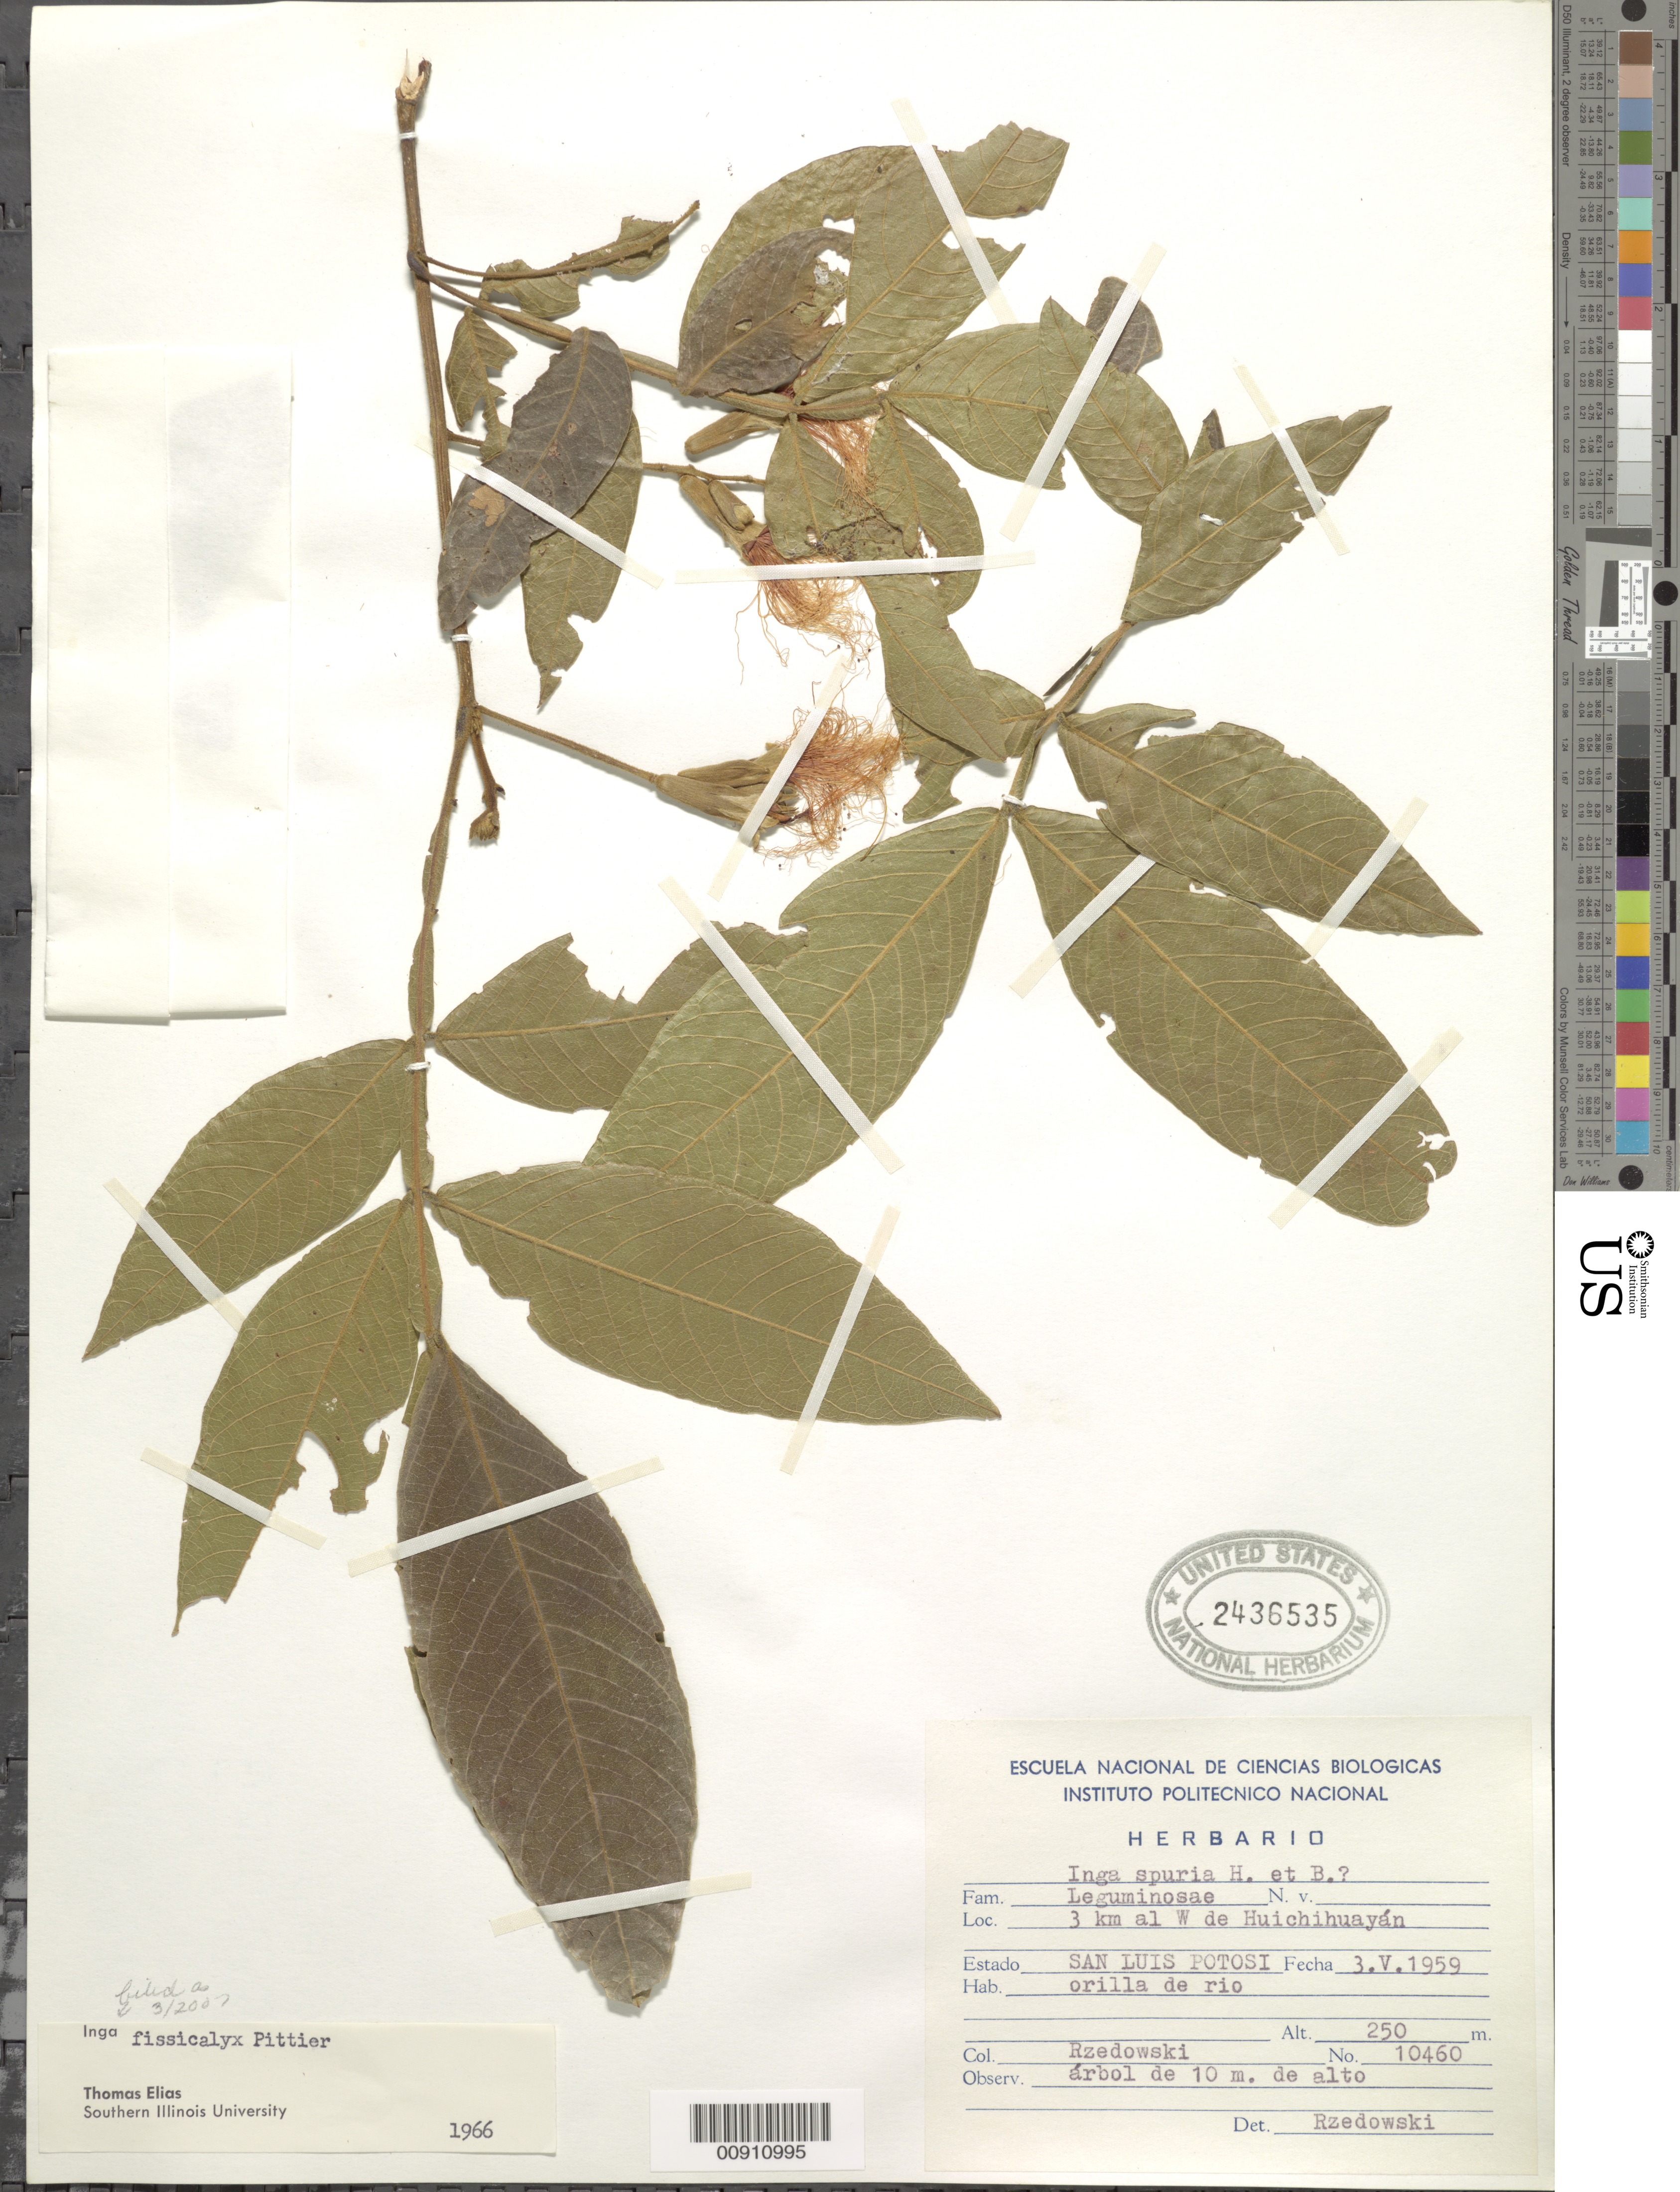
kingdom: Plantae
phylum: Tracheophyta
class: Magnoliopsida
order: Fabales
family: Fabaceae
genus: Inga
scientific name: Inga vera subsp. vera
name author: Willd.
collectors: J. Rzedowski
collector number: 10460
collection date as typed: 03 May 1959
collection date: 1959-05-03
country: Mexico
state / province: San Luis Potosí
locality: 3 km. al W de Huichihuayán, San Luis Potosí.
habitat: Orilla de río.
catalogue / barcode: US 2436535